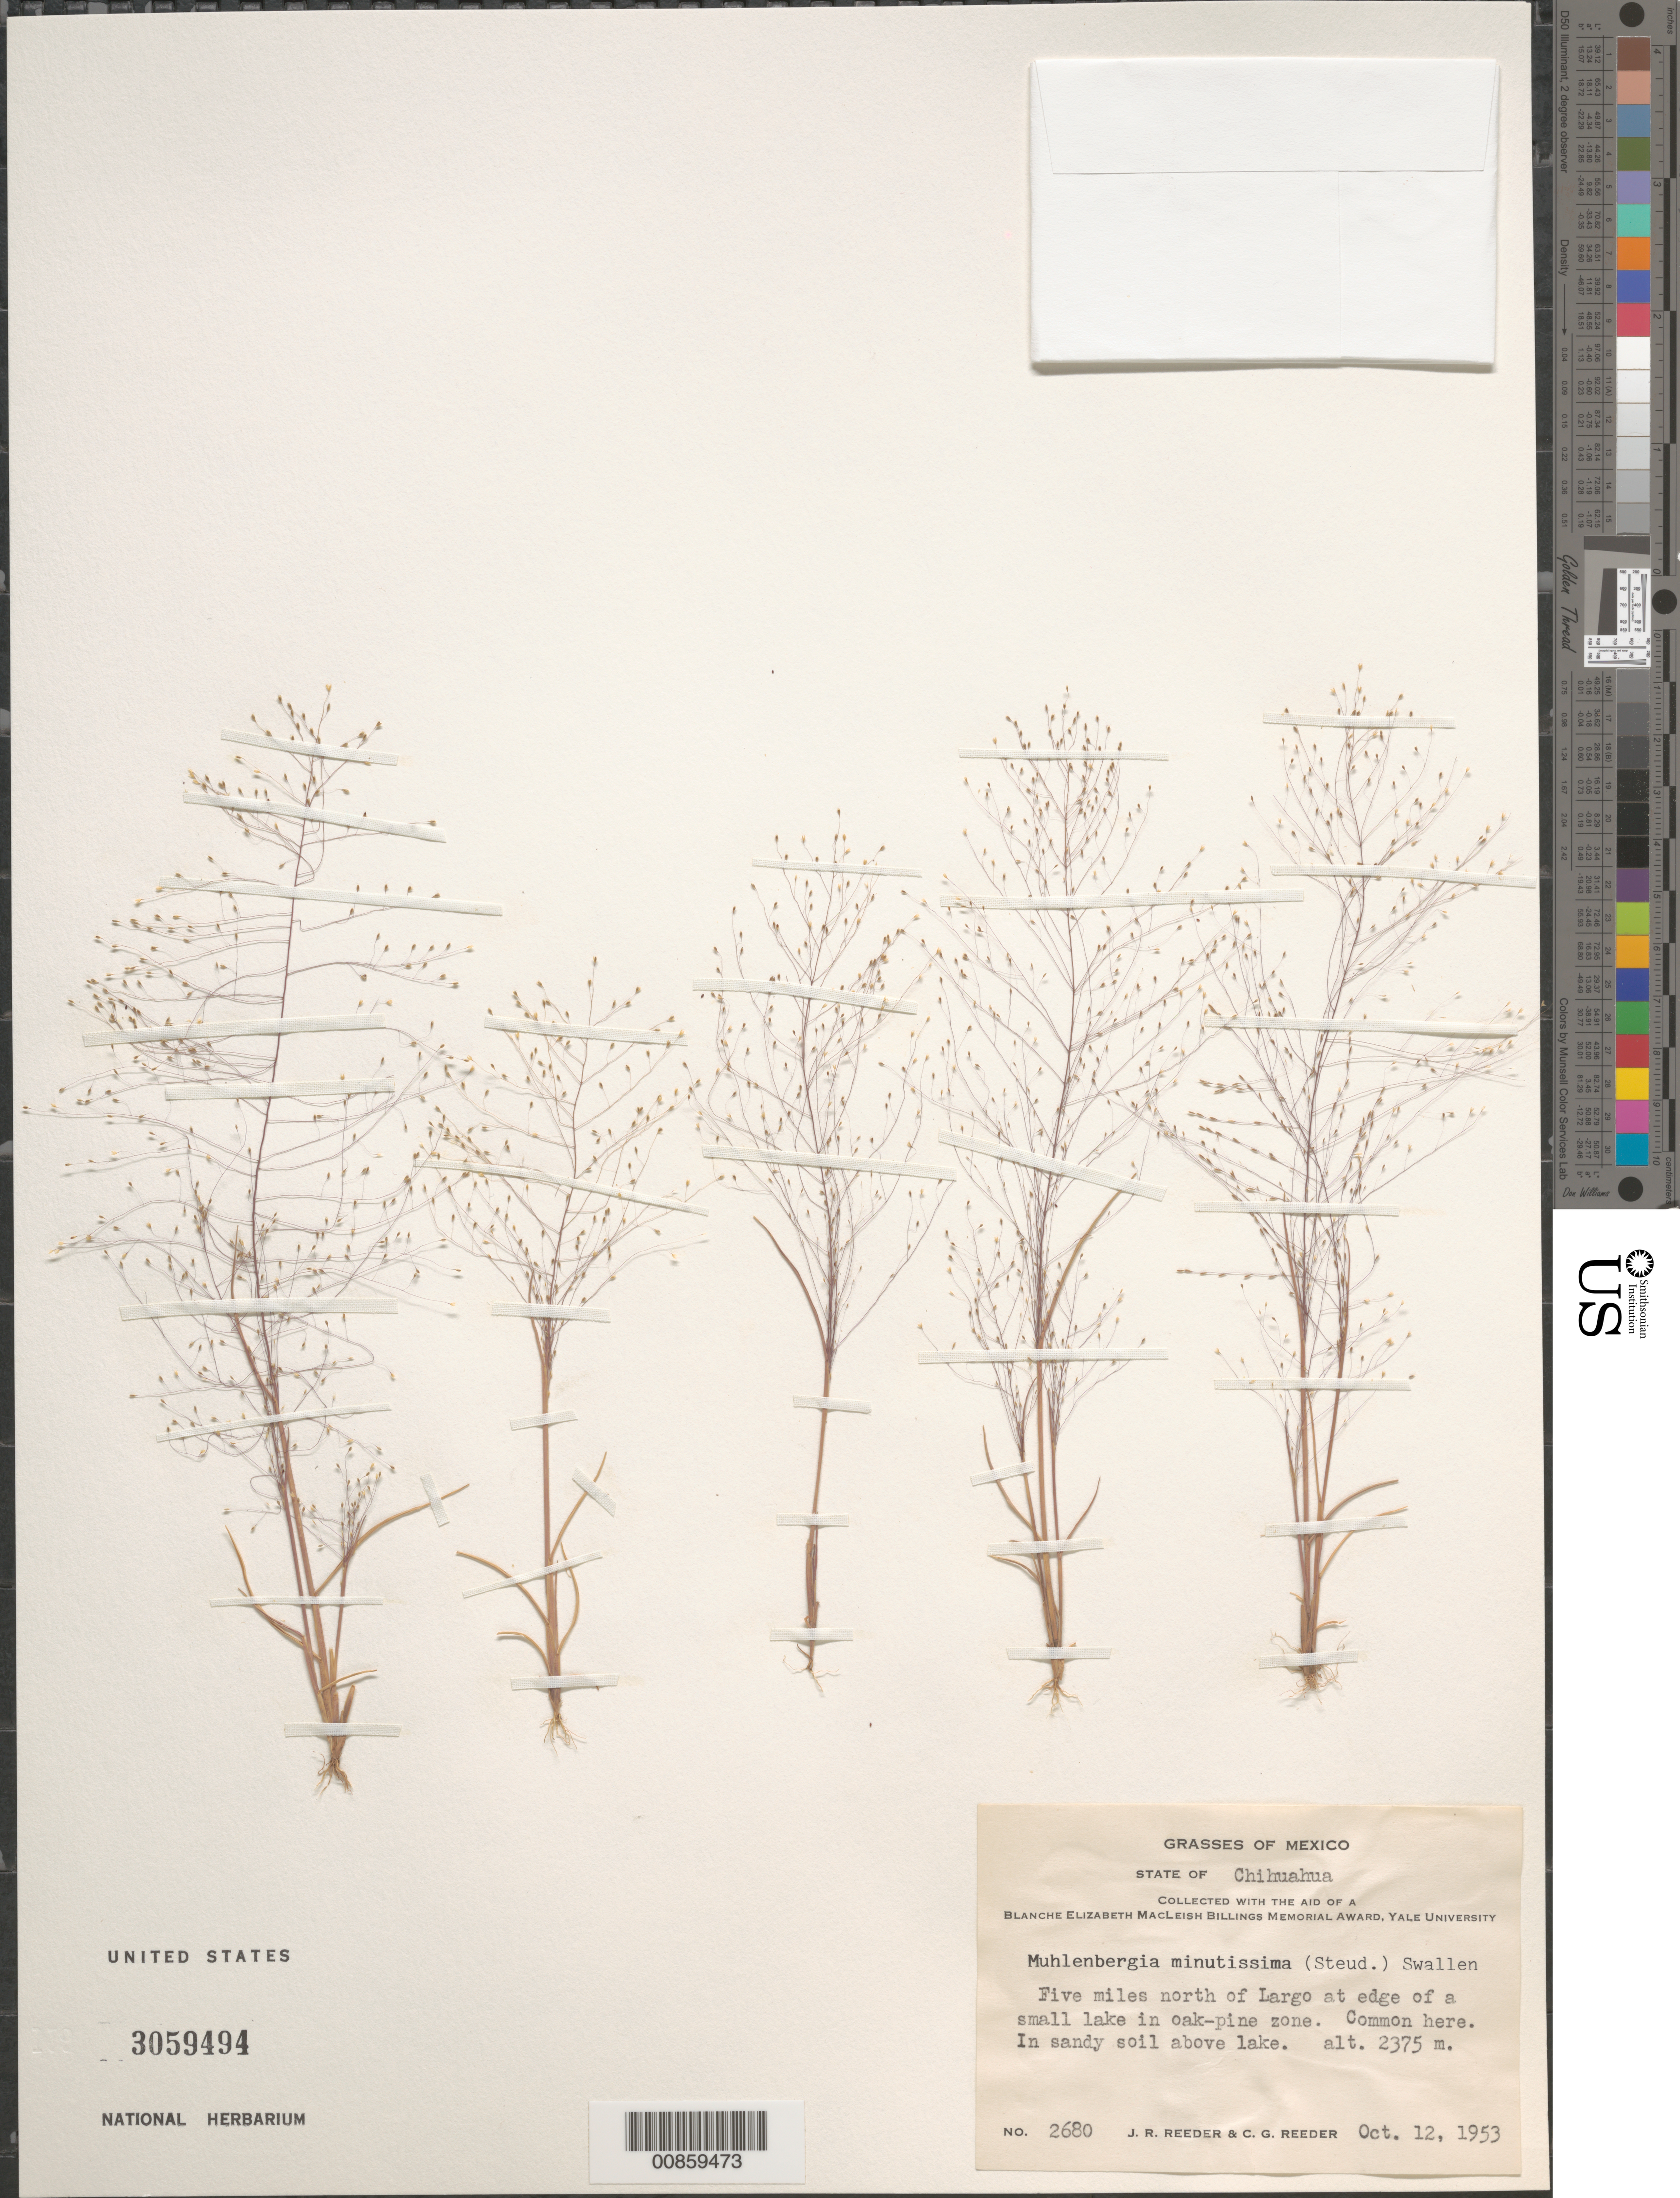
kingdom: Plantae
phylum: Tracheophyta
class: Liliopsida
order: Poales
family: Poaceae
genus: Muhlenbergia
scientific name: Muhlenbergia minutissima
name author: (Steud.) Swallen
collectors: J. R. Reeder & C. G. Reeder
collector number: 2680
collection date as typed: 12 Oct 1953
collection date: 1953-10-12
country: Mexico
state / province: Chihuahua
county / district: Madera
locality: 5 mi N of El Largo at edge of small lake, mpio. Madera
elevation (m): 2375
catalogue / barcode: US 3059494